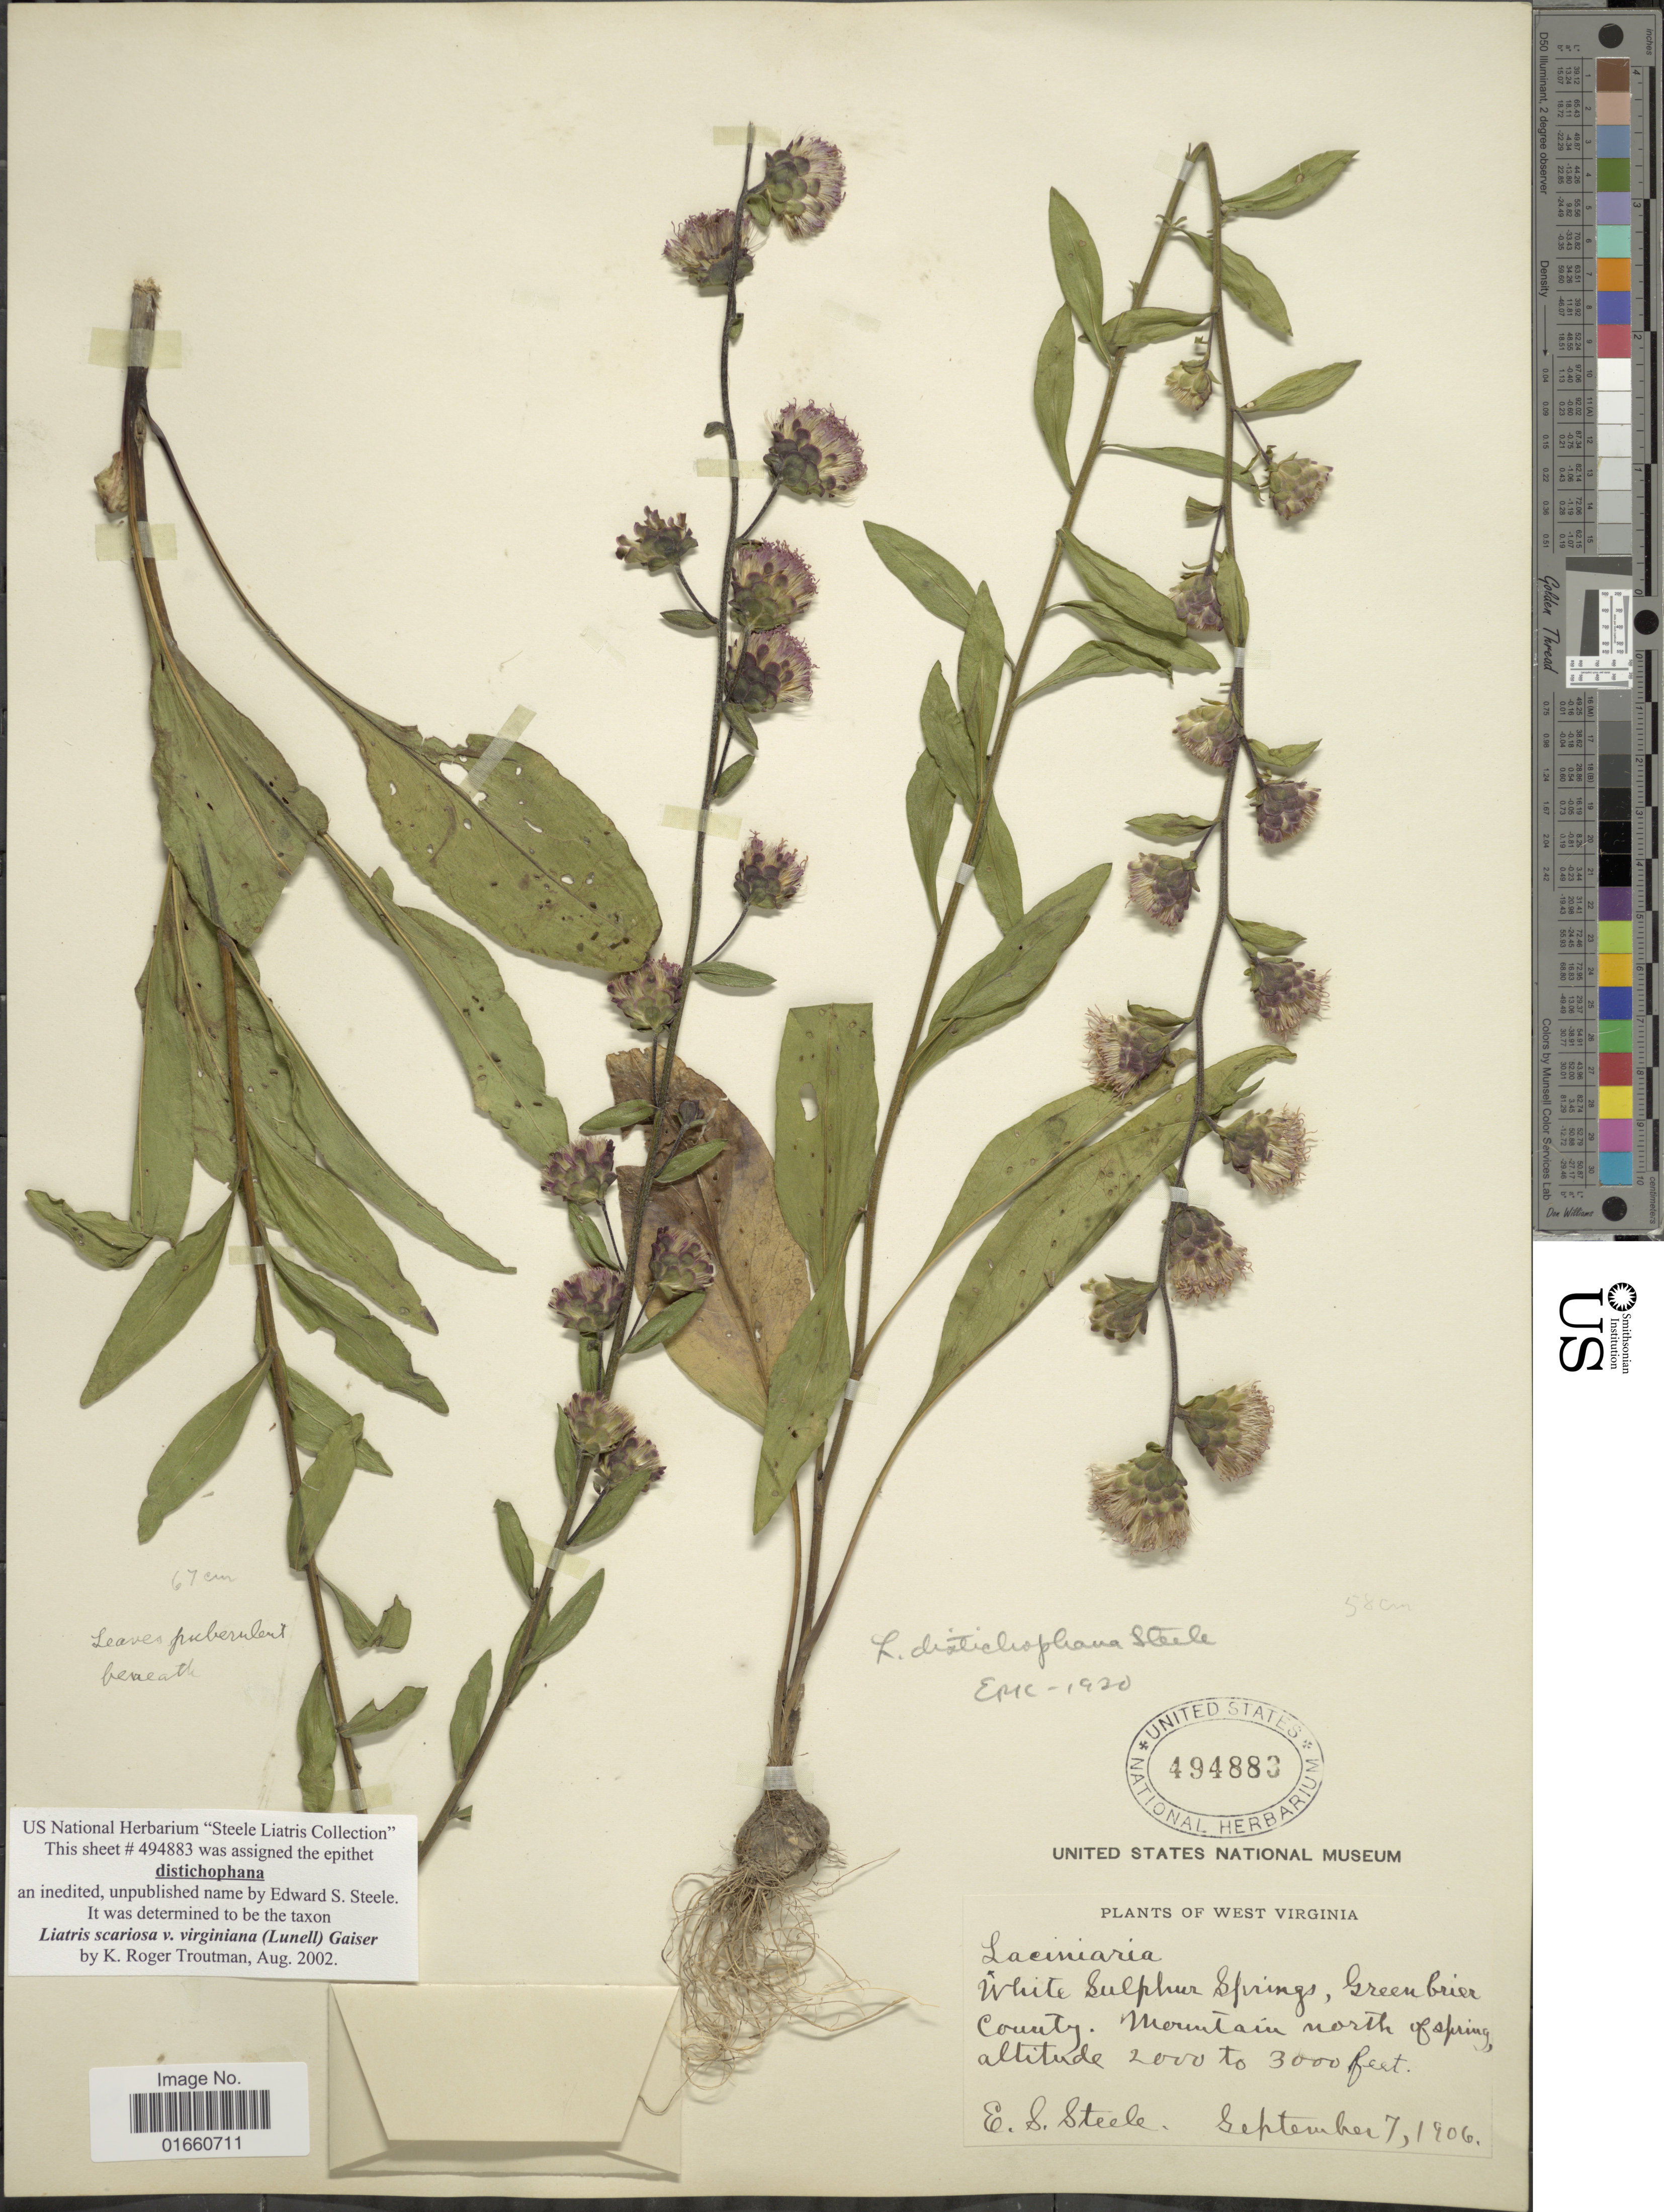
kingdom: Plantae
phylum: Tracheophyta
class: Magnoliopsida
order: Asterales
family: Asteraceae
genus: Liatris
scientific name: Liatris scariosa var. virginiana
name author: (Lunell) Gaiser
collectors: E. Steele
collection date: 1906-09-07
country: United States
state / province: West Virginia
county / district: Greenbrier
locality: White Sulphur Springs, Mountain north of Springs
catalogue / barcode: US 494883